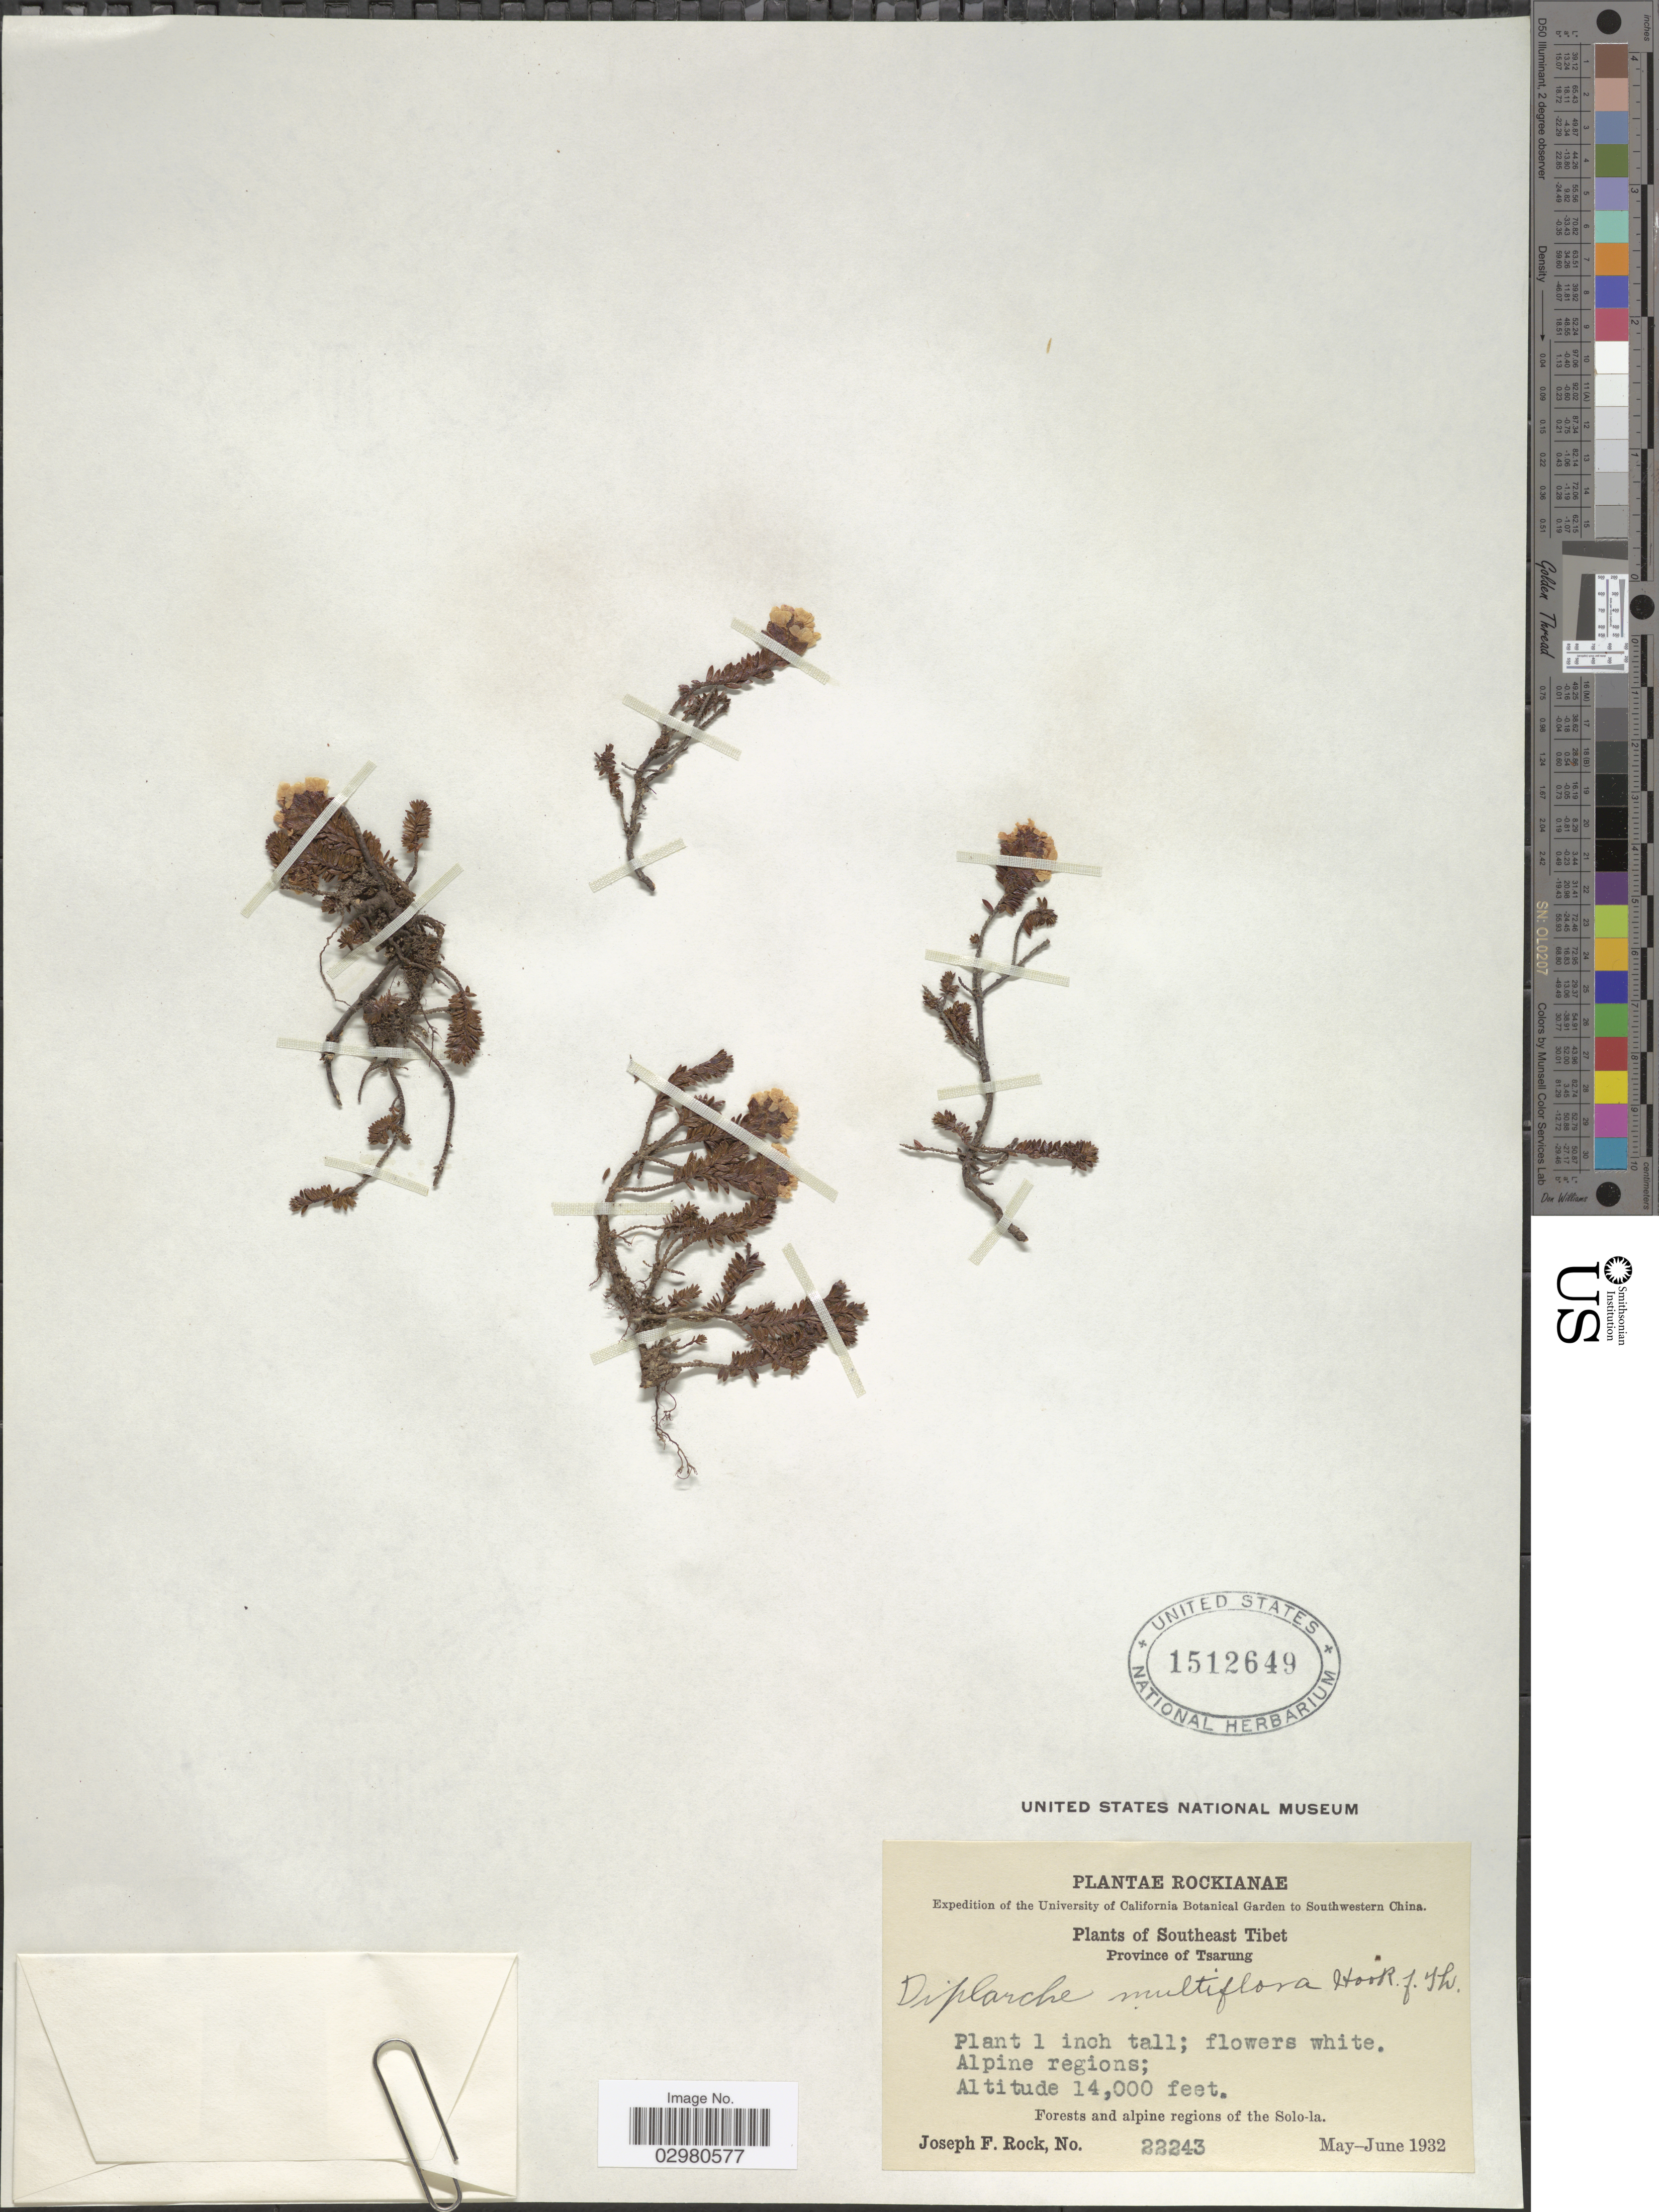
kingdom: Plantae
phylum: Tracheophyta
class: Magnoliopsida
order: Ericales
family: Ericaceae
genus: Diplarche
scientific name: Diplarche multiflora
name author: Hook. f. & Thomson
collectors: J. F. Rock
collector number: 22243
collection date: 1932-05/1932-06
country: China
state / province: Xizang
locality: Southwestern China. Southeast Tibet. Province of Tsarung. Alpine regions. Forests and alpine regions of the Solo-la.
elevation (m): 4267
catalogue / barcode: US 1512649